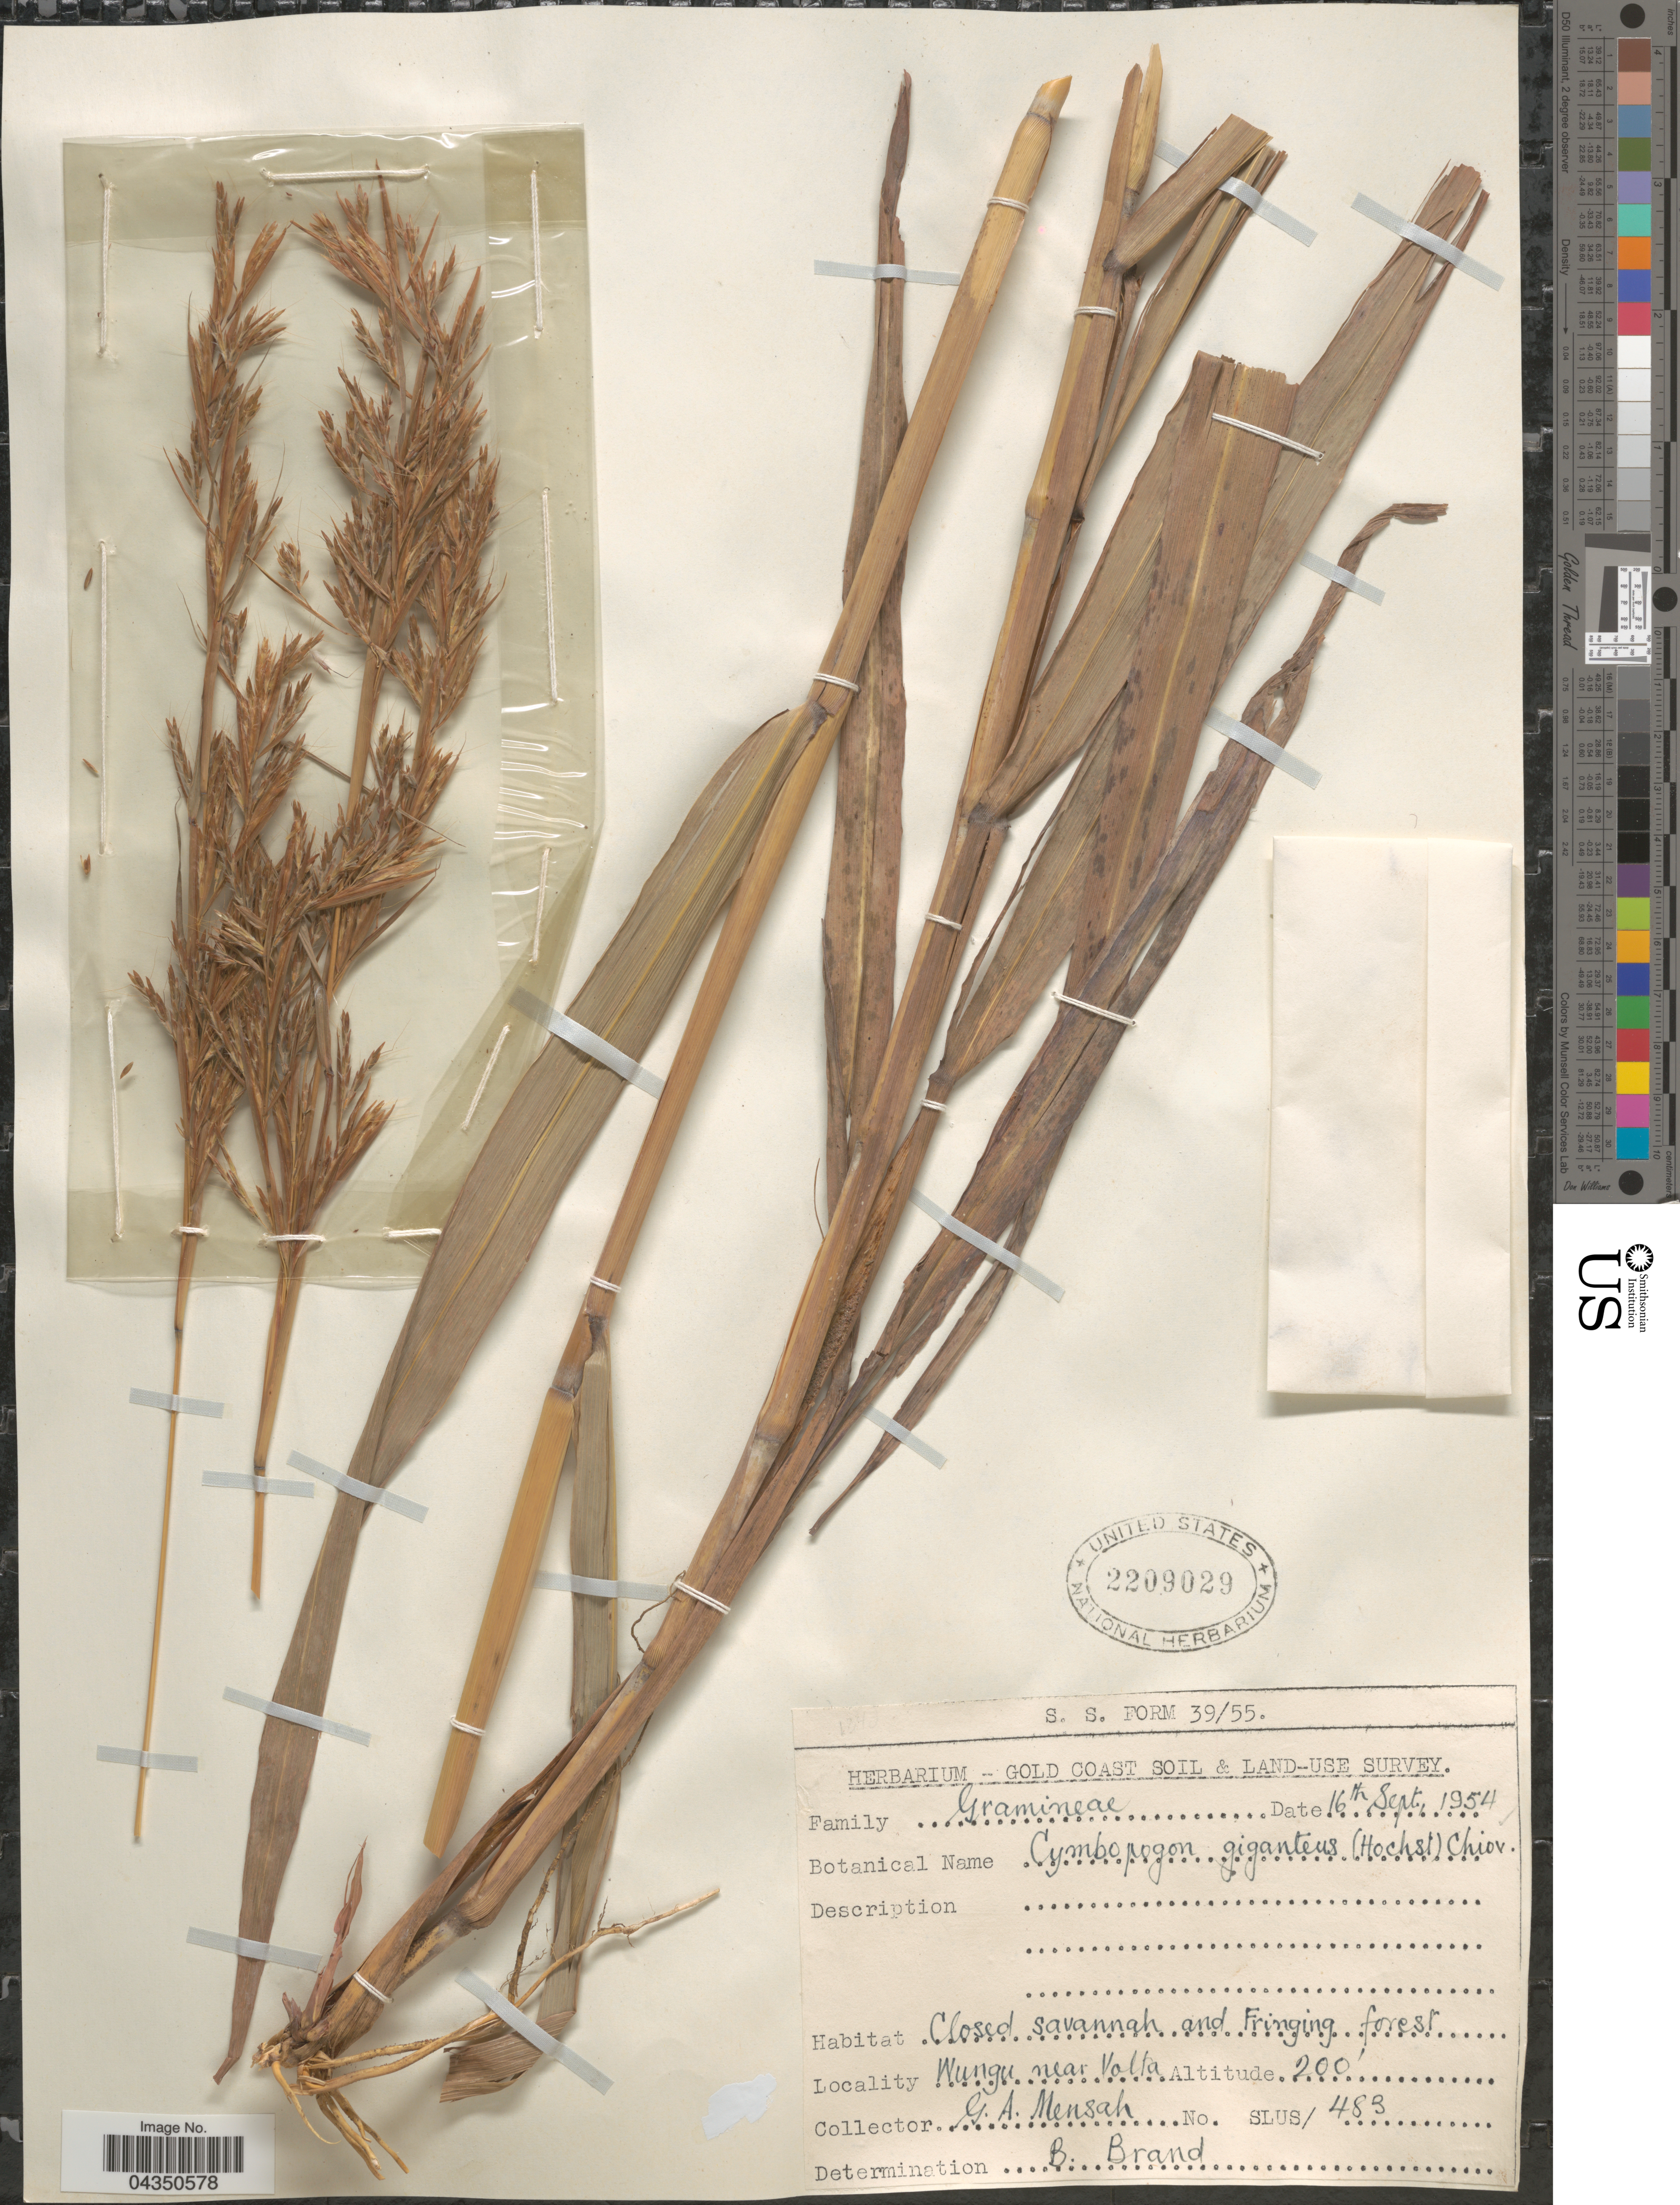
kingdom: Plantae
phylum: Tracheophyta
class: Liliopsida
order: Poales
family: Poaceae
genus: Cymbopogon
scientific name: Cymbopogon giganteus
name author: Chiov.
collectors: G. Mensah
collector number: SLUS/483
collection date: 1954-09-16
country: Ghana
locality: Gold Coast Soil & Land-Use Survey. Wungu near Volta.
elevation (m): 61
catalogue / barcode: US 2209029